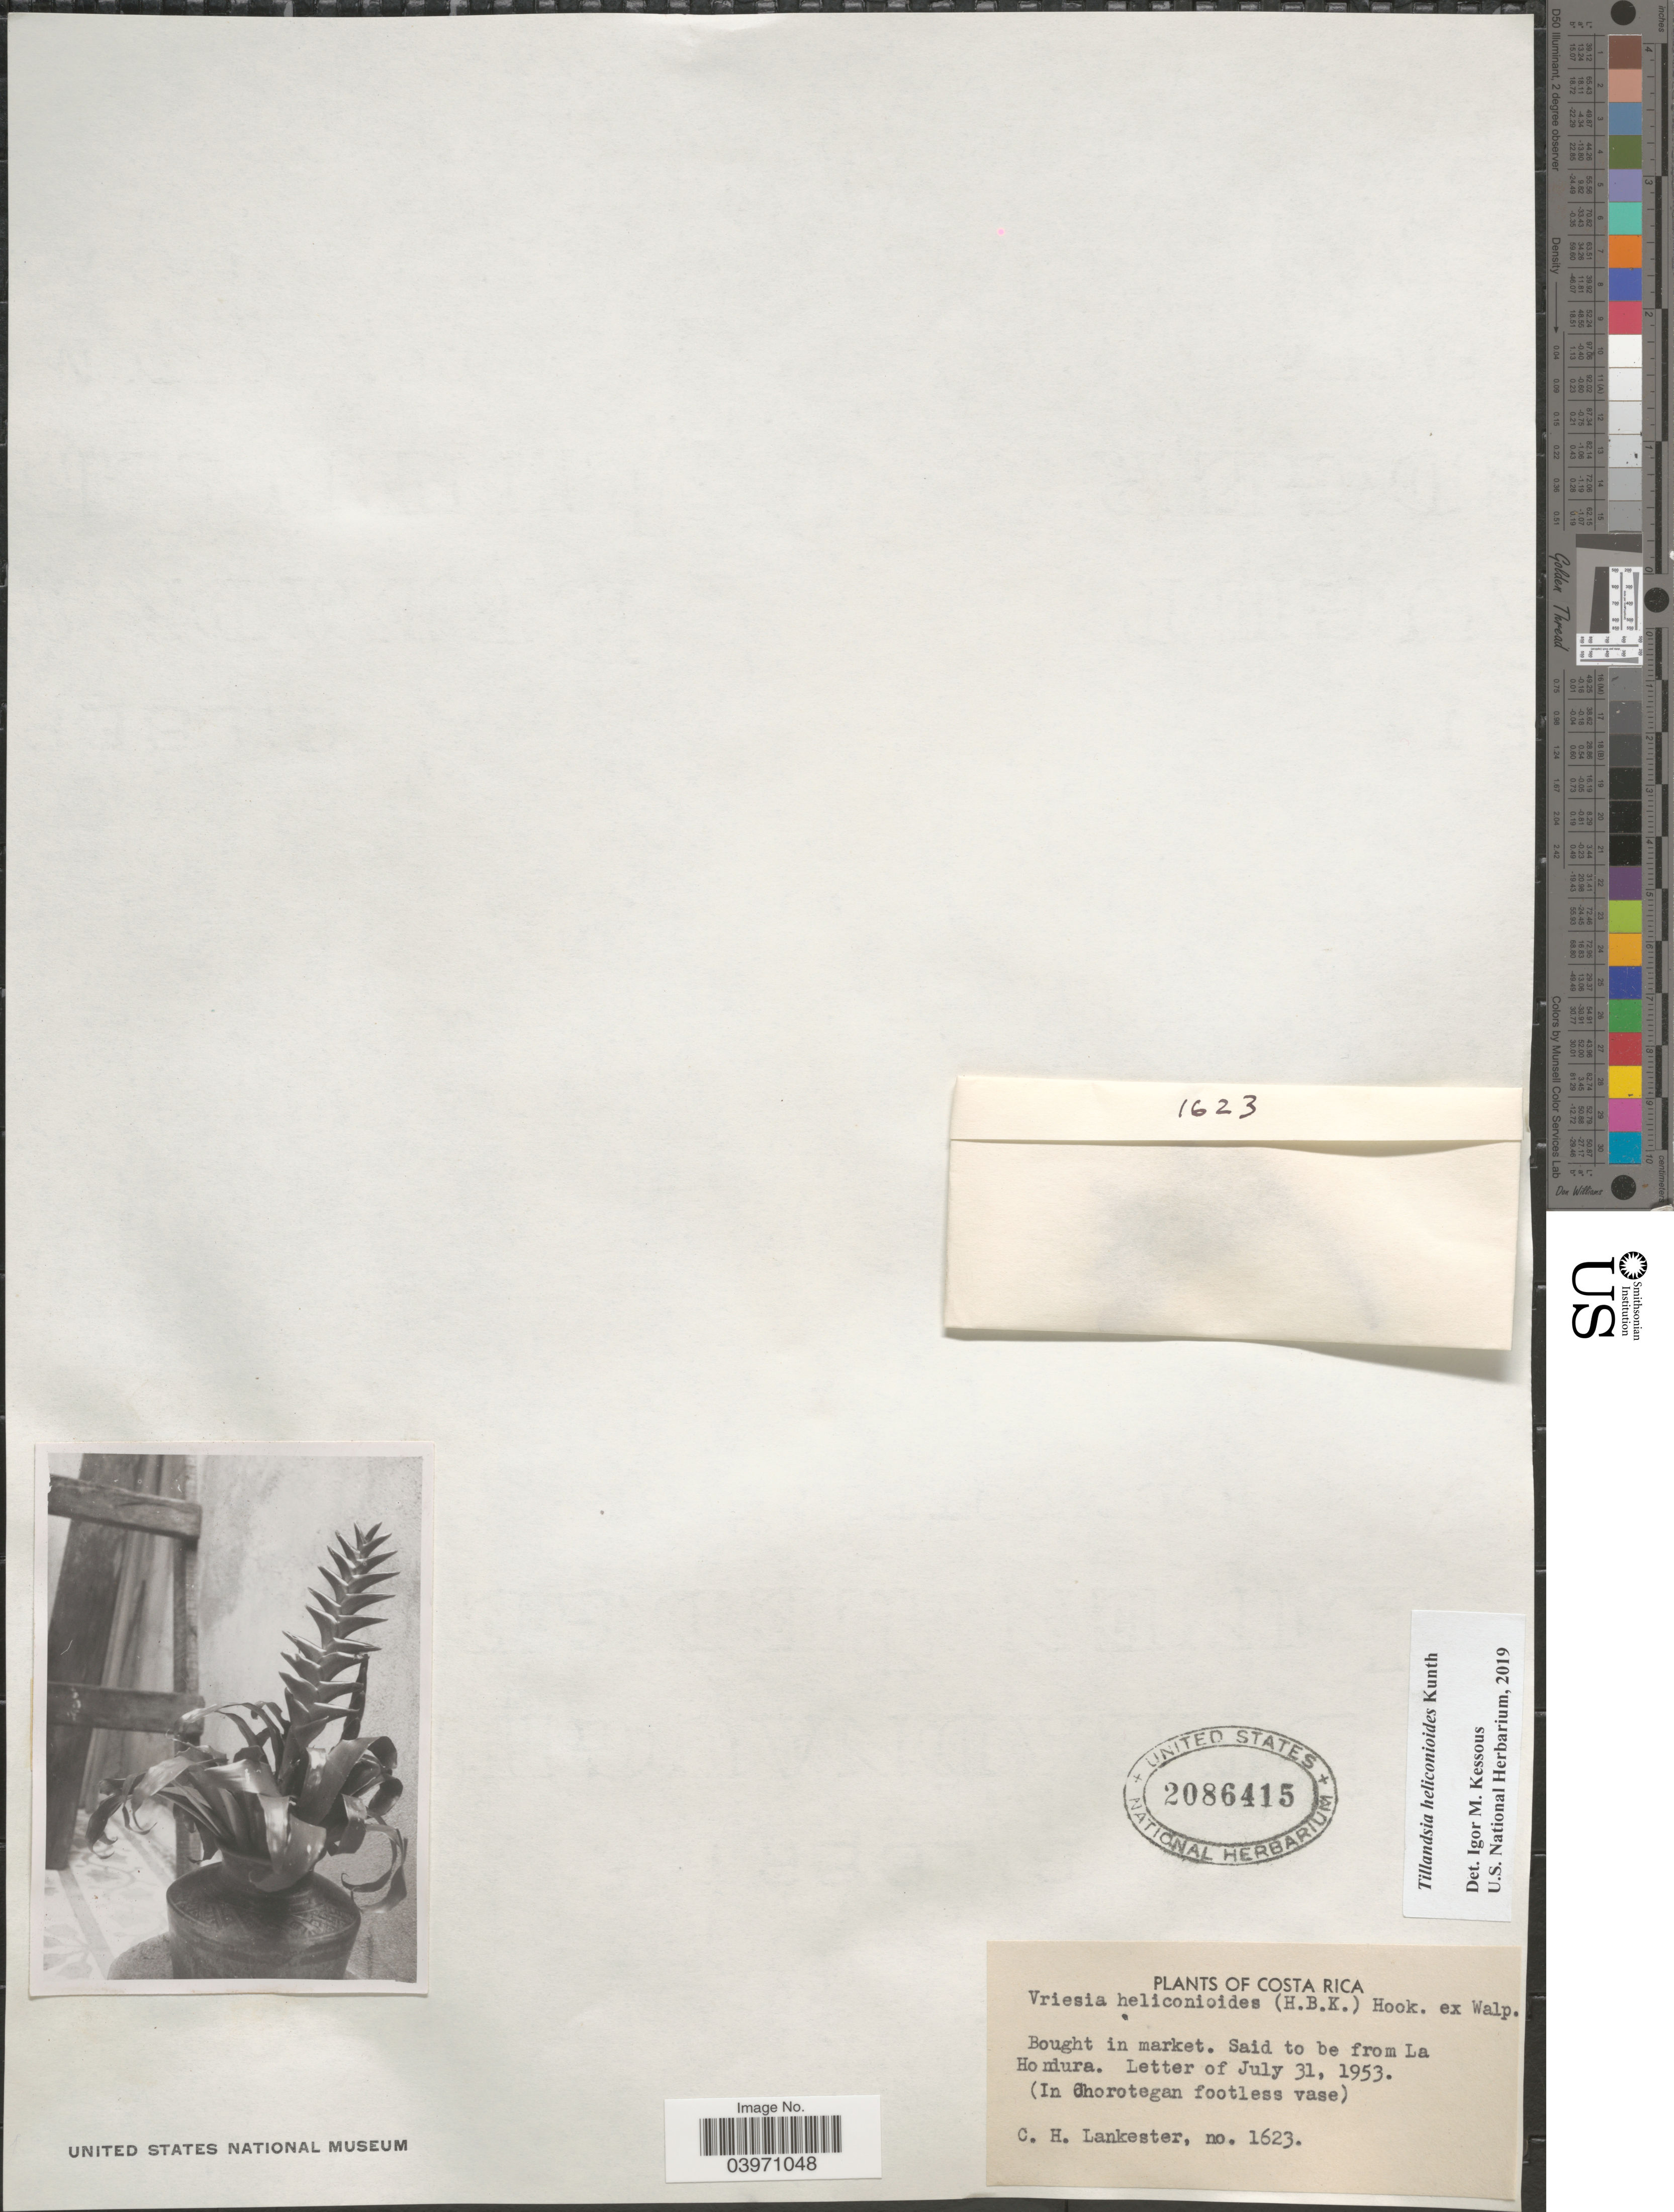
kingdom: Plantae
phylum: Tracheophyta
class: Liliopsida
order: Poales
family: Bromeliaceae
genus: Tillandsia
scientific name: Tillandsia heliconioides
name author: Kunth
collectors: C. H. Lankester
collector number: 1623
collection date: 1953-07-31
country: Costa Rica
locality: La Hondura (In Chorotegan footless vase).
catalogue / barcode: US 2086415